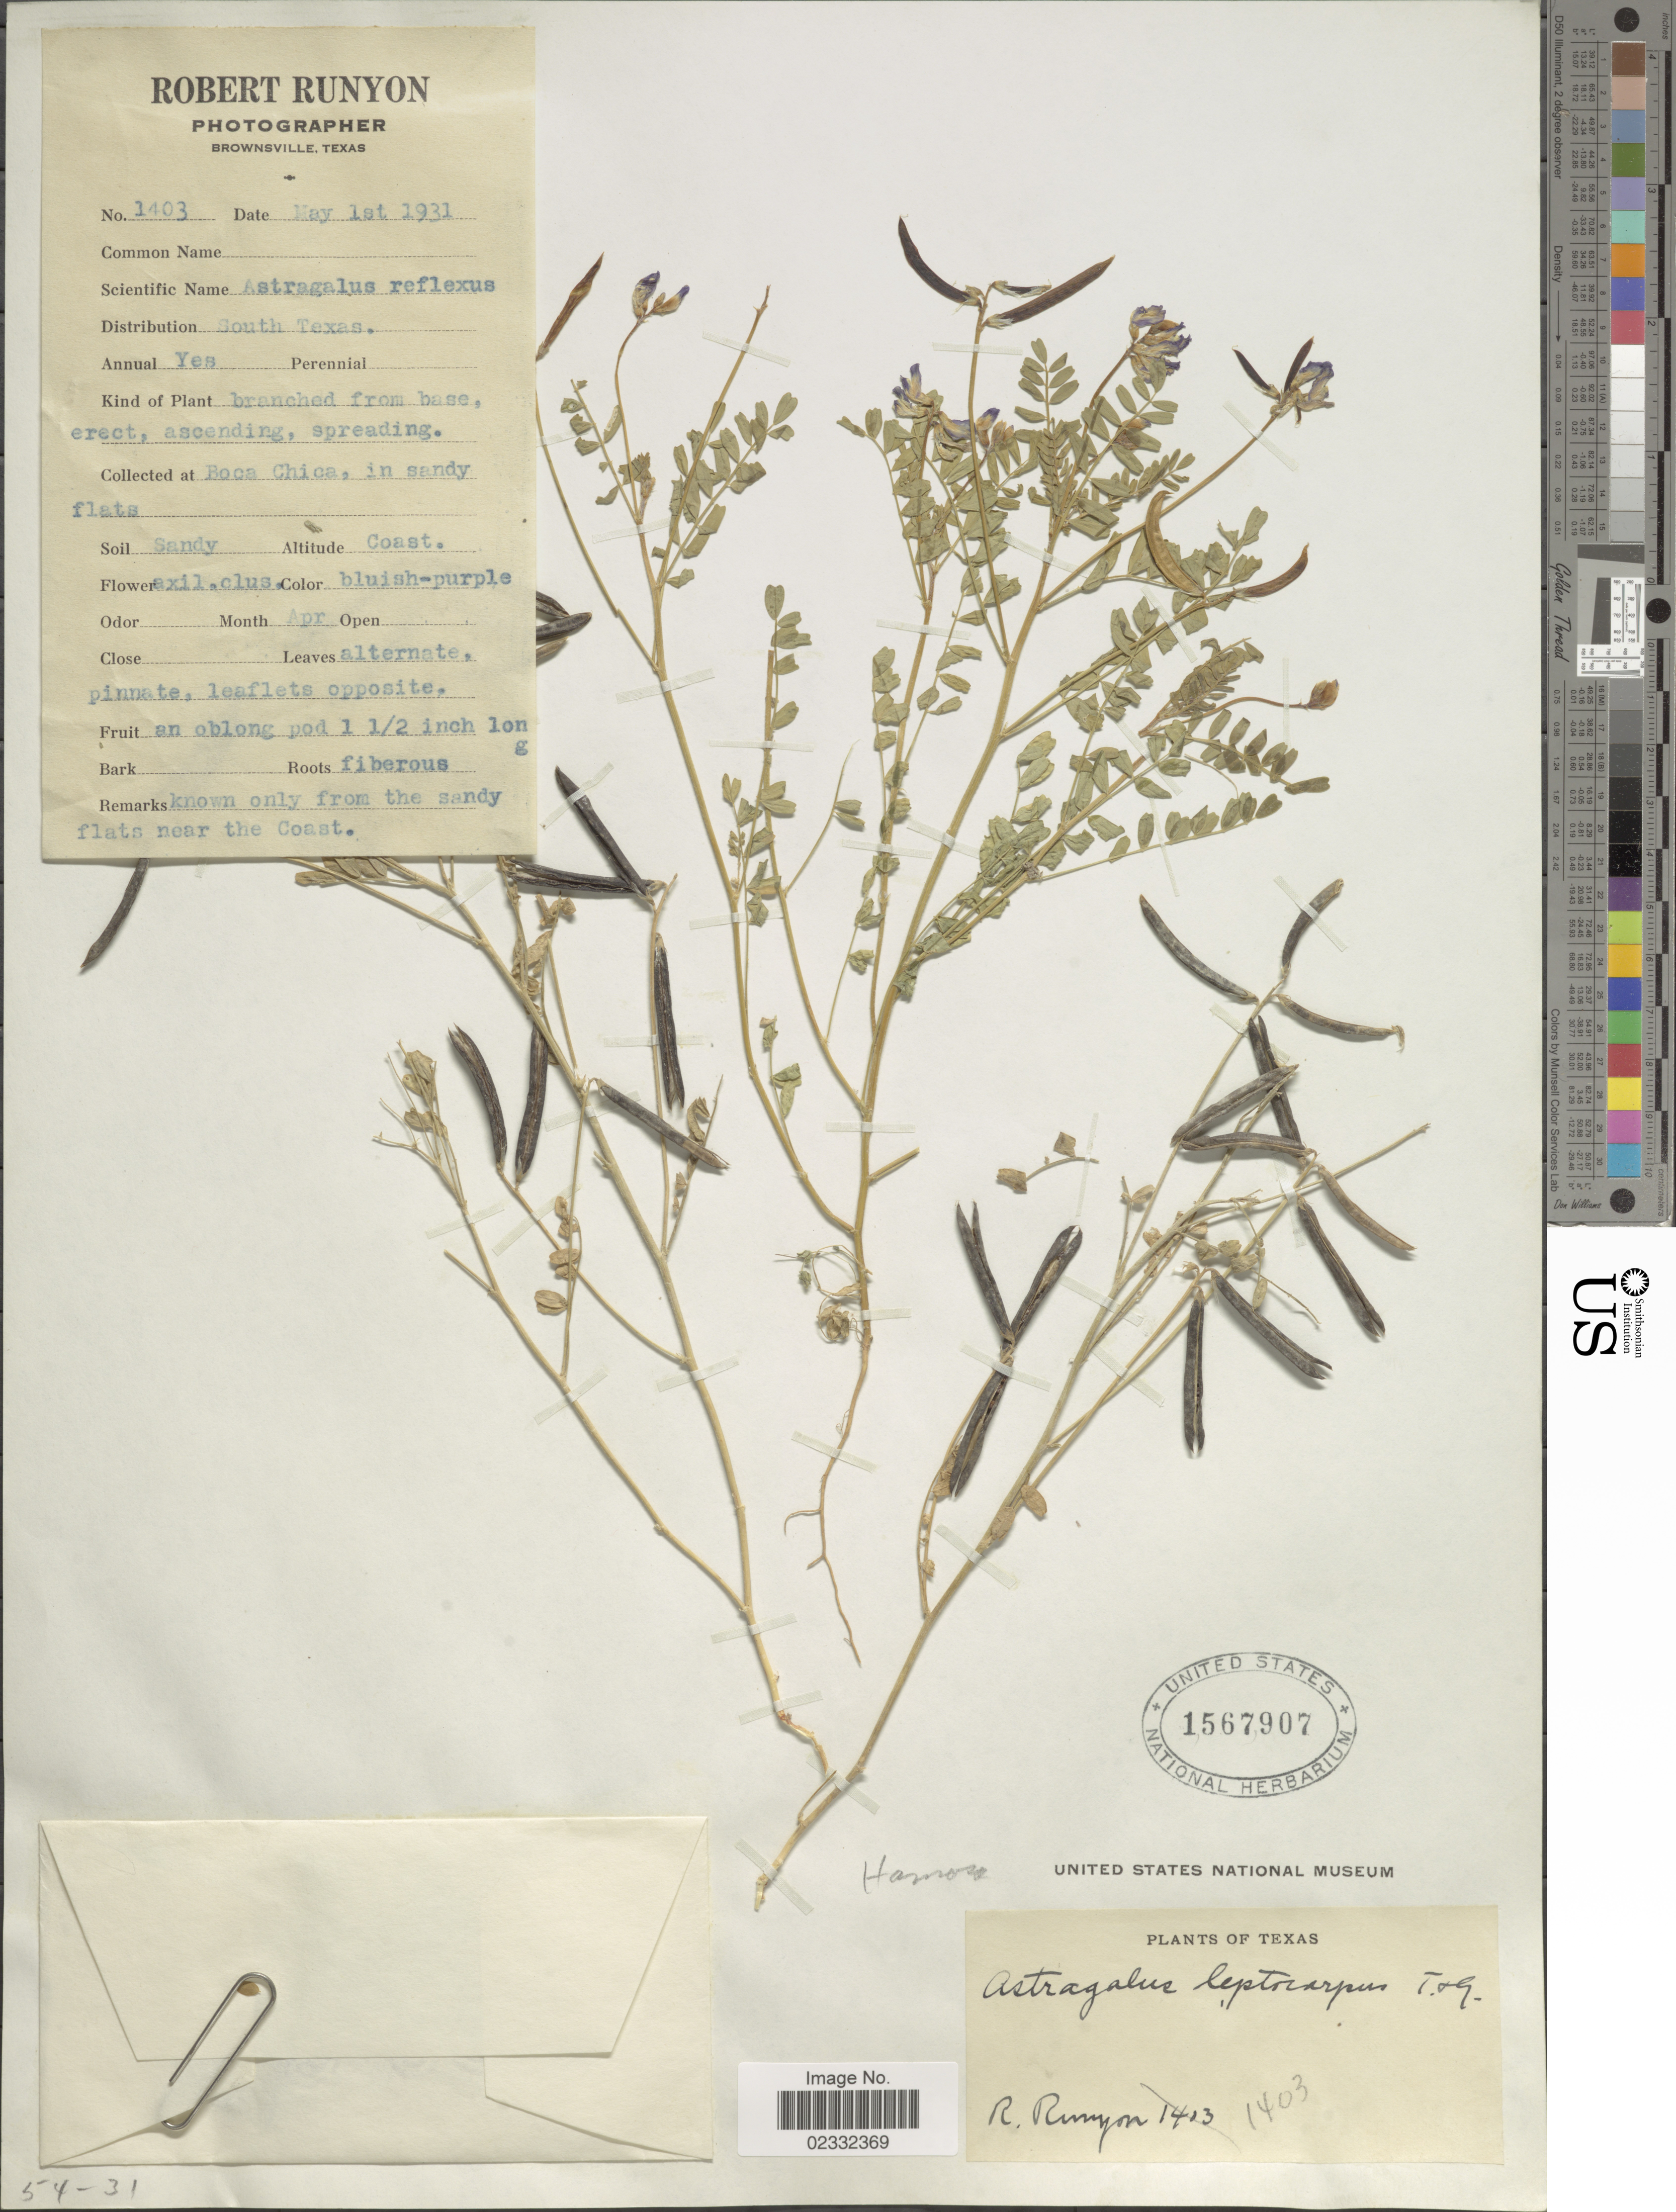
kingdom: Plantae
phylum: Tracheophyta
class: Magnoliopsida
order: Fabales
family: Fabaceae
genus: Astragalus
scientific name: Astragalus leptocarpus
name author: Torr. & A. Gray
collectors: R. Runyon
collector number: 1403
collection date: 1931-05-01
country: United States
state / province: Texas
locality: South Texas. Boca Chica.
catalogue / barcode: US 1567907